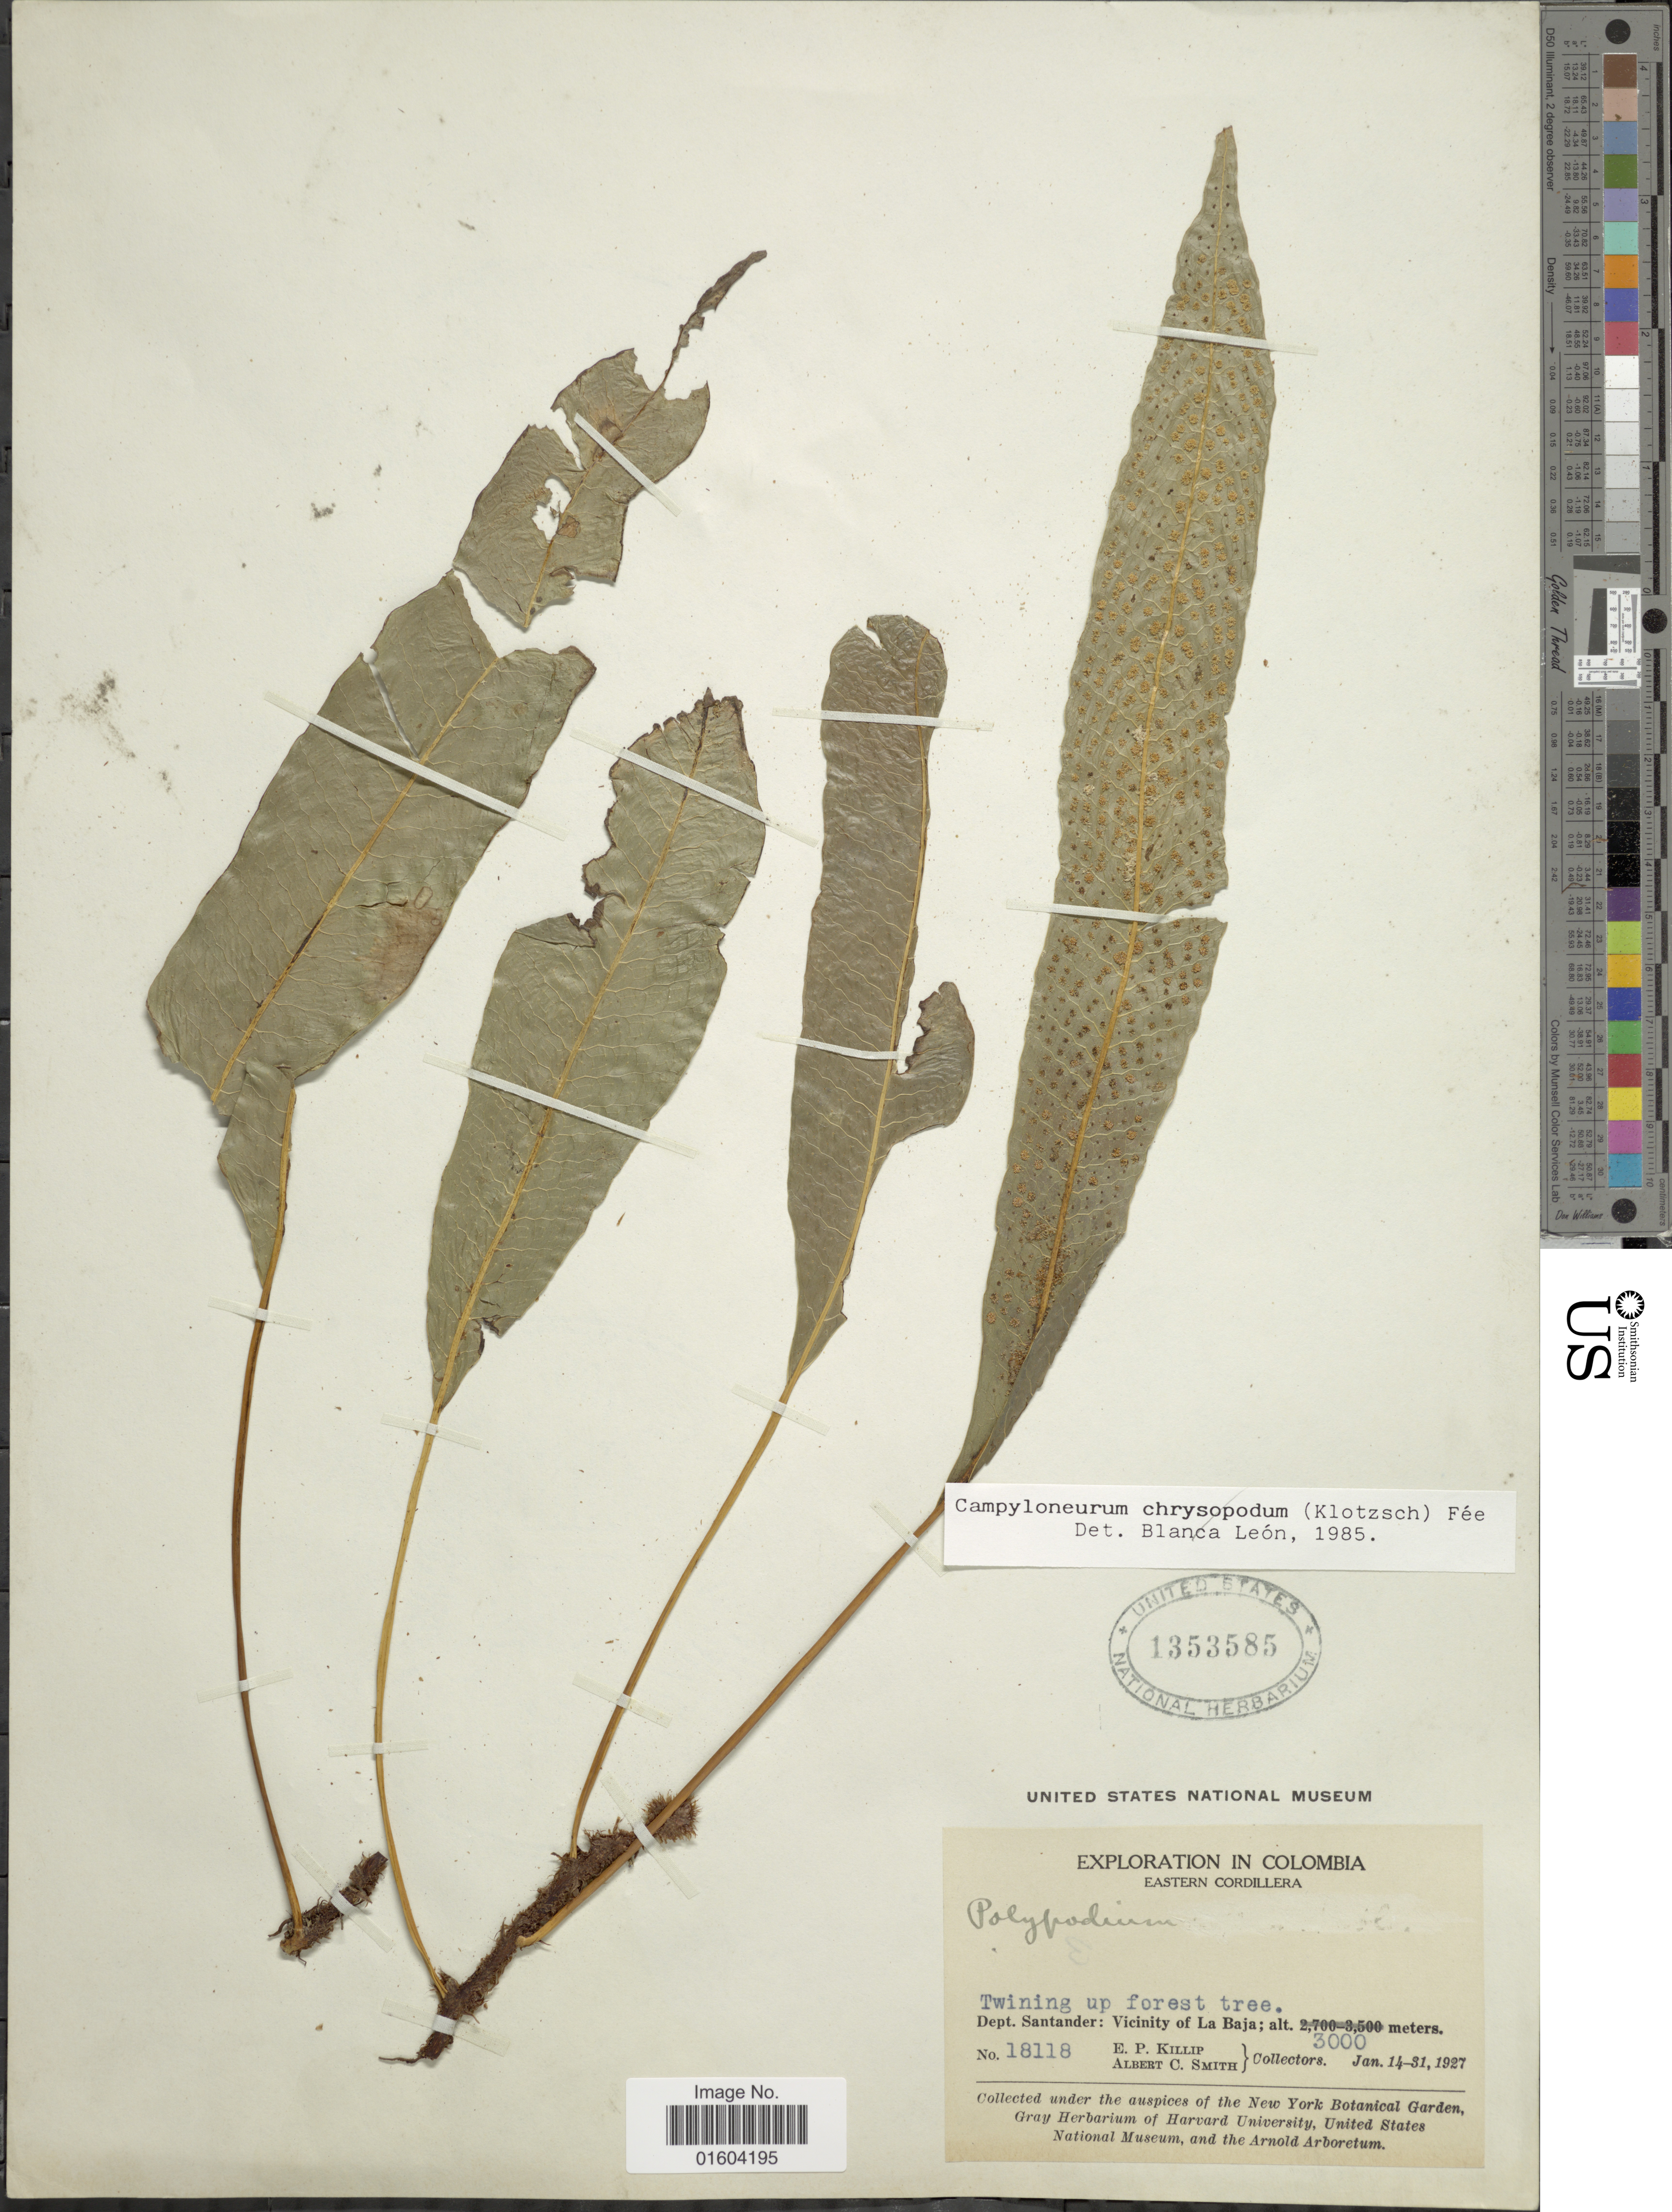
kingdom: Plantae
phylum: Tracheophyta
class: Polypodiopsida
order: Polypodiales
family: Polypodiaceae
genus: Campyloneurum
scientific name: Campyloneurum chrysopodum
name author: (Klotzsch) Fée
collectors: E. P. Killip & A. C. Smith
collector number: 18118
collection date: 1927-01-14/1927-01-31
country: Colombia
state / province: Santander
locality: Eastern Cordillera. Dept. Santander: Vicinity of La Baja.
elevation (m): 3000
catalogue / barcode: US 1353585